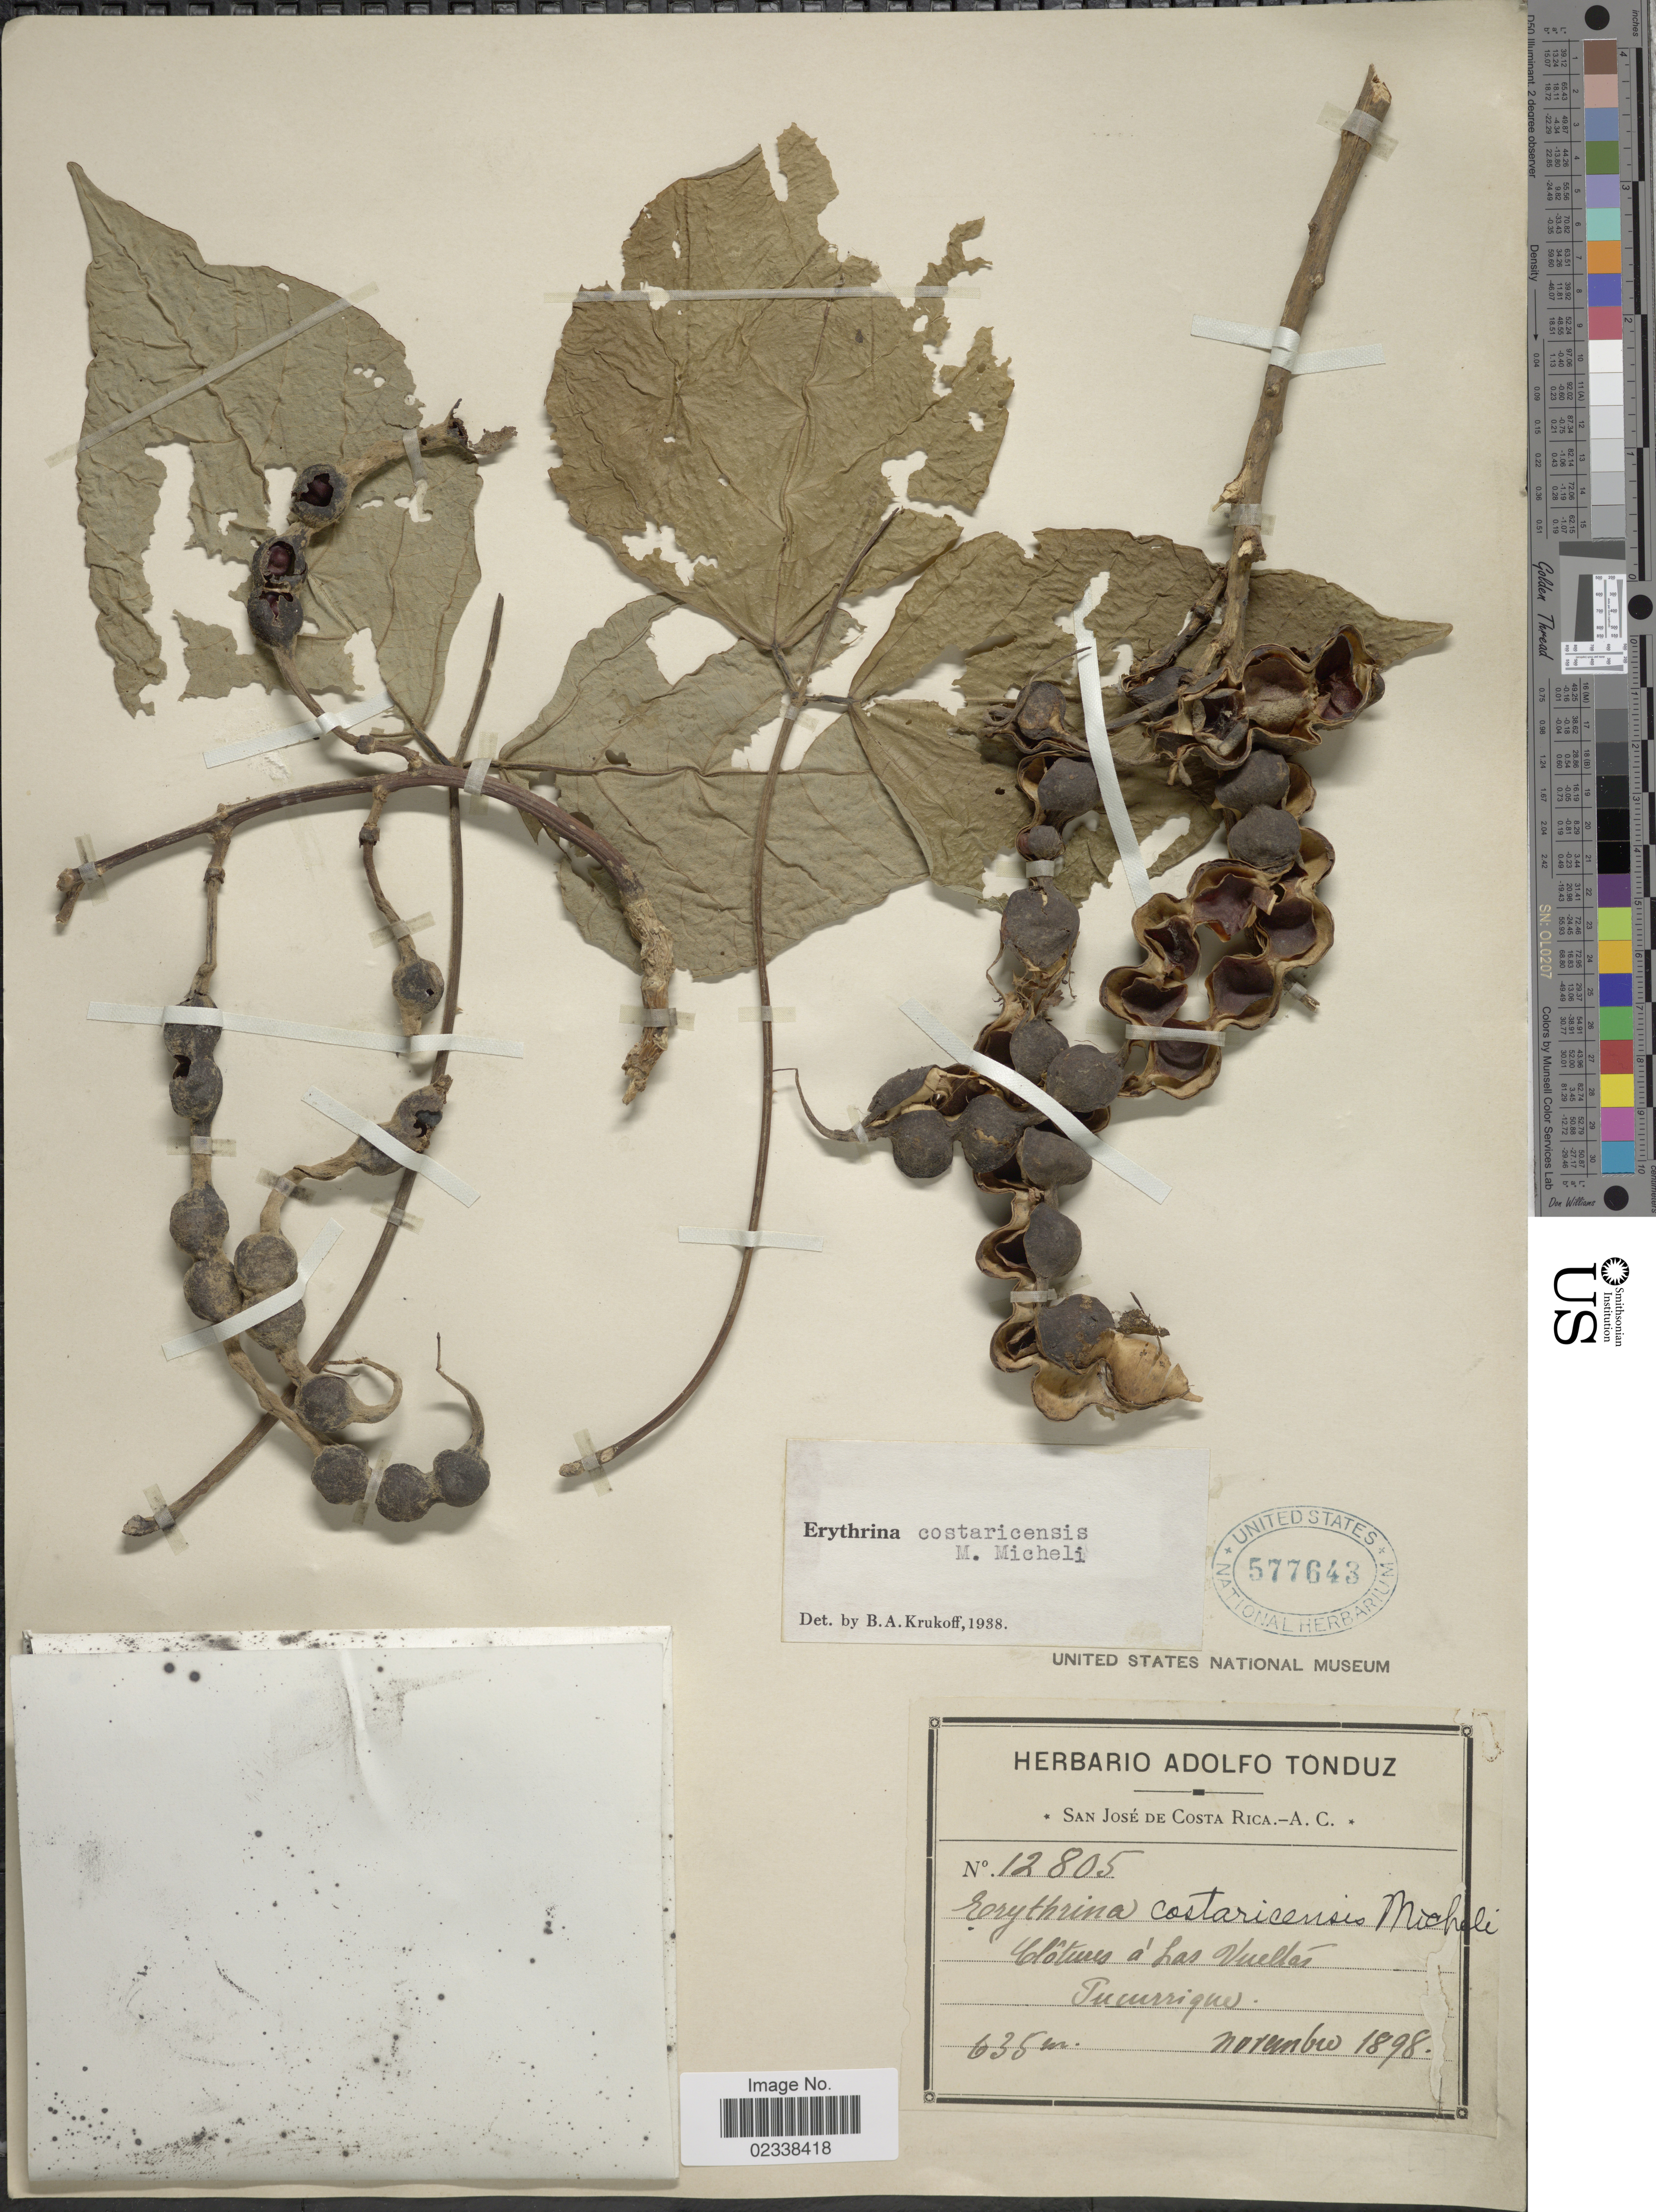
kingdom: Plantae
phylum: Tracheophyta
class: Magnoliopsida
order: Fabales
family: Fabaceae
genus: Erythrina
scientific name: Erythrina costaricensis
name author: Micheli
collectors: ex Herb. Adolfo Tonduz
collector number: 12805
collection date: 1898-11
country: Costa Rica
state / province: Cartago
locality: Clôtures a Las Vueltas, Tucurrique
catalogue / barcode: US 577643